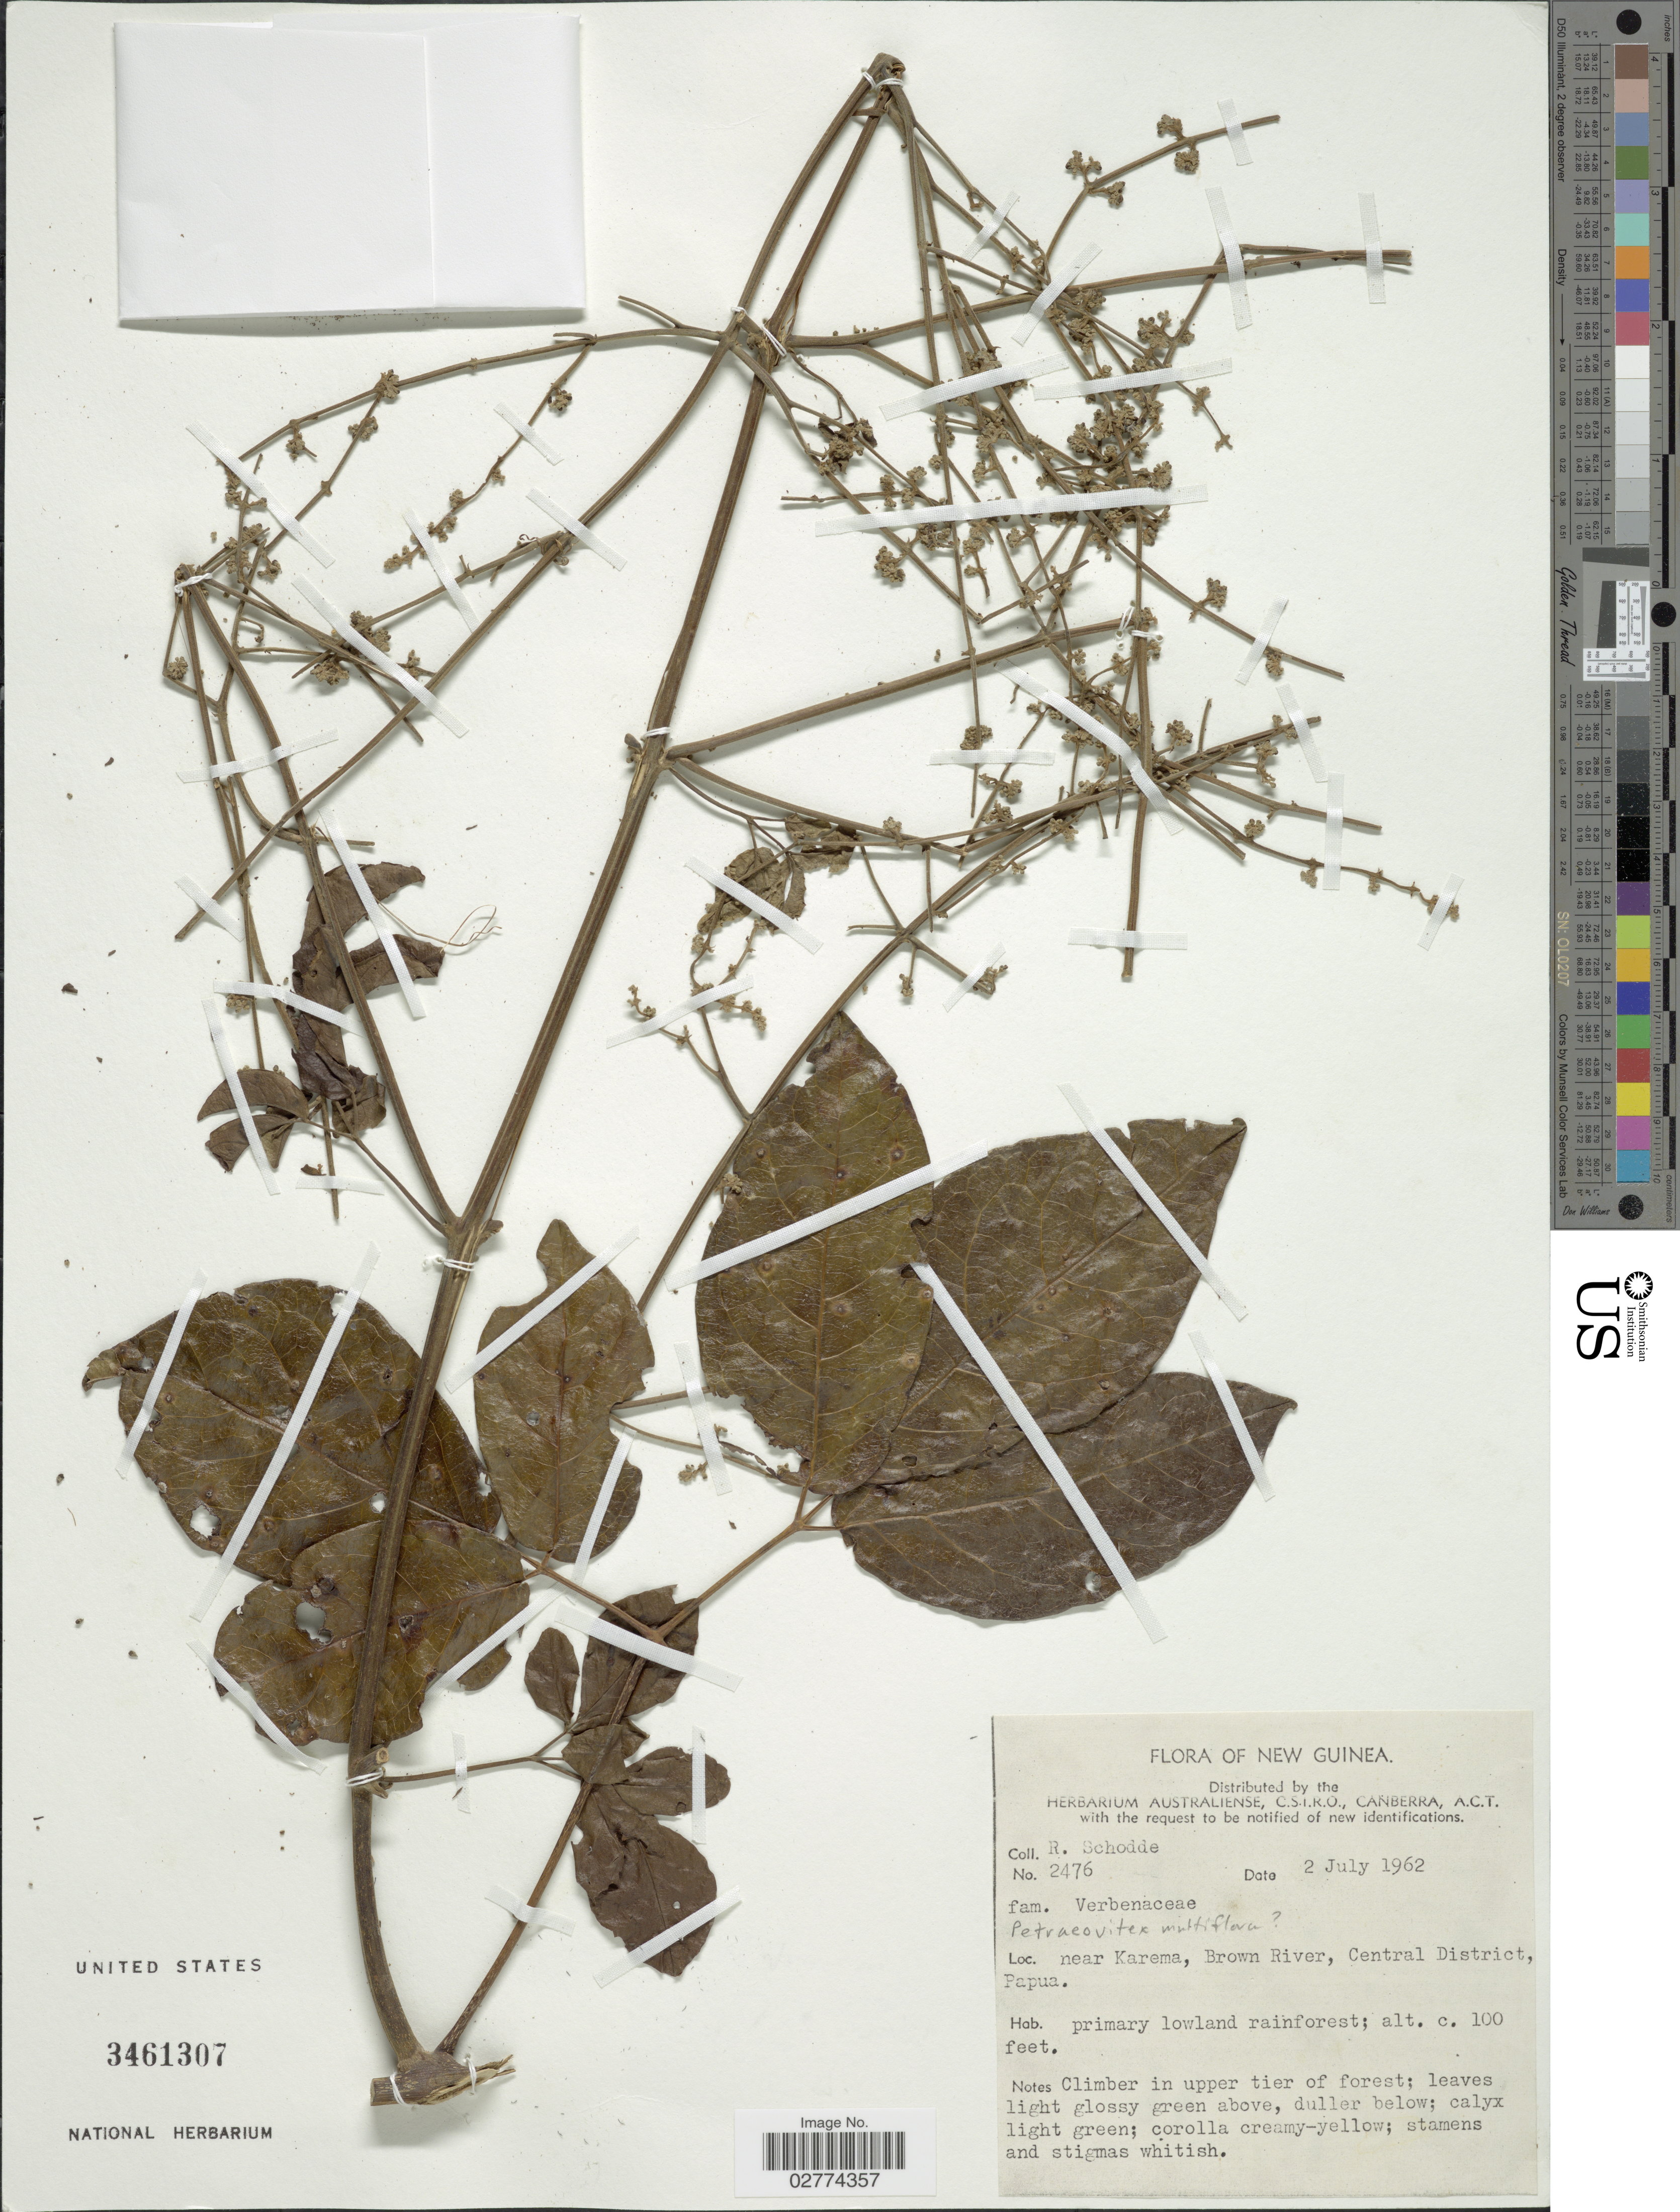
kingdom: Plantae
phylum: Tracheophyta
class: Magnoliopsida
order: Lamiales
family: Lamiaceae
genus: Petraeovitex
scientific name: Petraeovitex multiflora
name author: (Small) Merr.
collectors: R. Schodde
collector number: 2476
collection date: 1962-07-02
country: Papua New Guinea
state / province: Central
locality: New Guinea. Near Karema, Brown River.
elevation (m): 30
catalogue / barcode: US 3461307